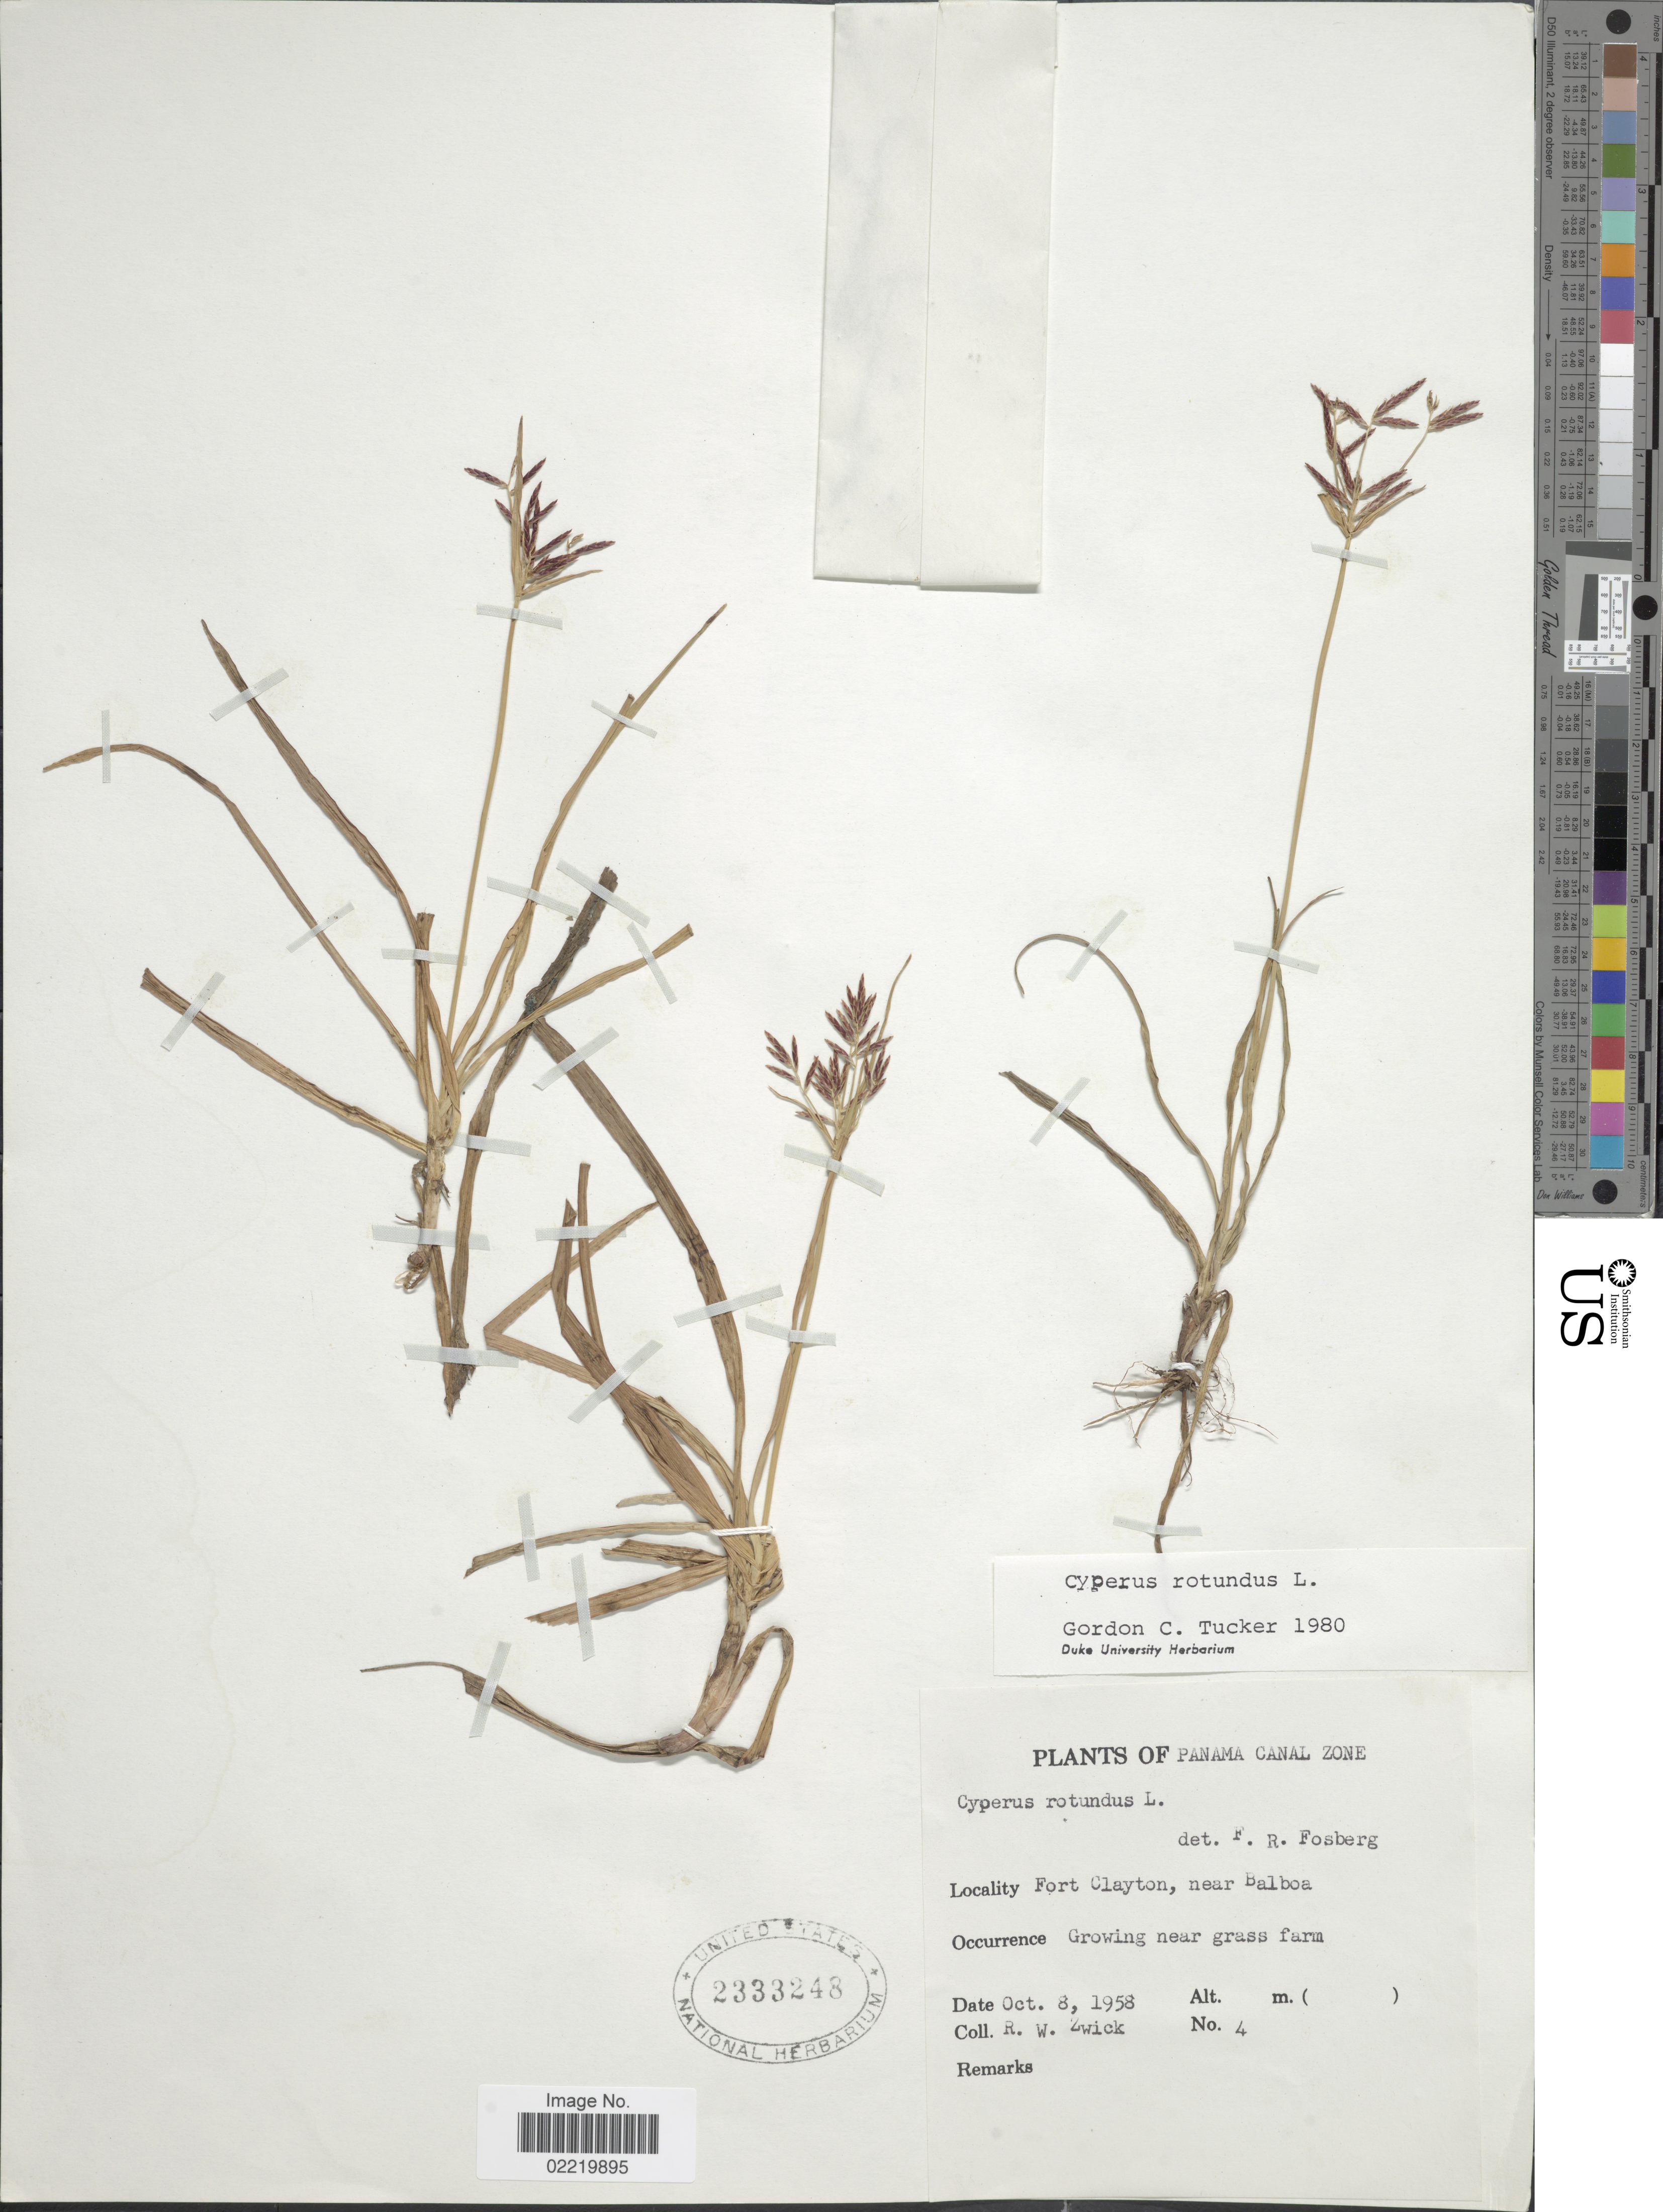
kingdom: Plantae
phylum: Tracheophyta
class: Liliopsida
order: Poales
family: Cyperaceae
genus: Cyperus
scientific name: Cyperus rotundus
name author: L.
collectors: R. Zwick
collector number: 4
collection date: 1958-10-08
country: Panama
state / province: Colón / Panamá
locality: Panama Canal Zone, Fort Clayton, near Balboa, near grass farm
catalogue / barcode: US 2333248